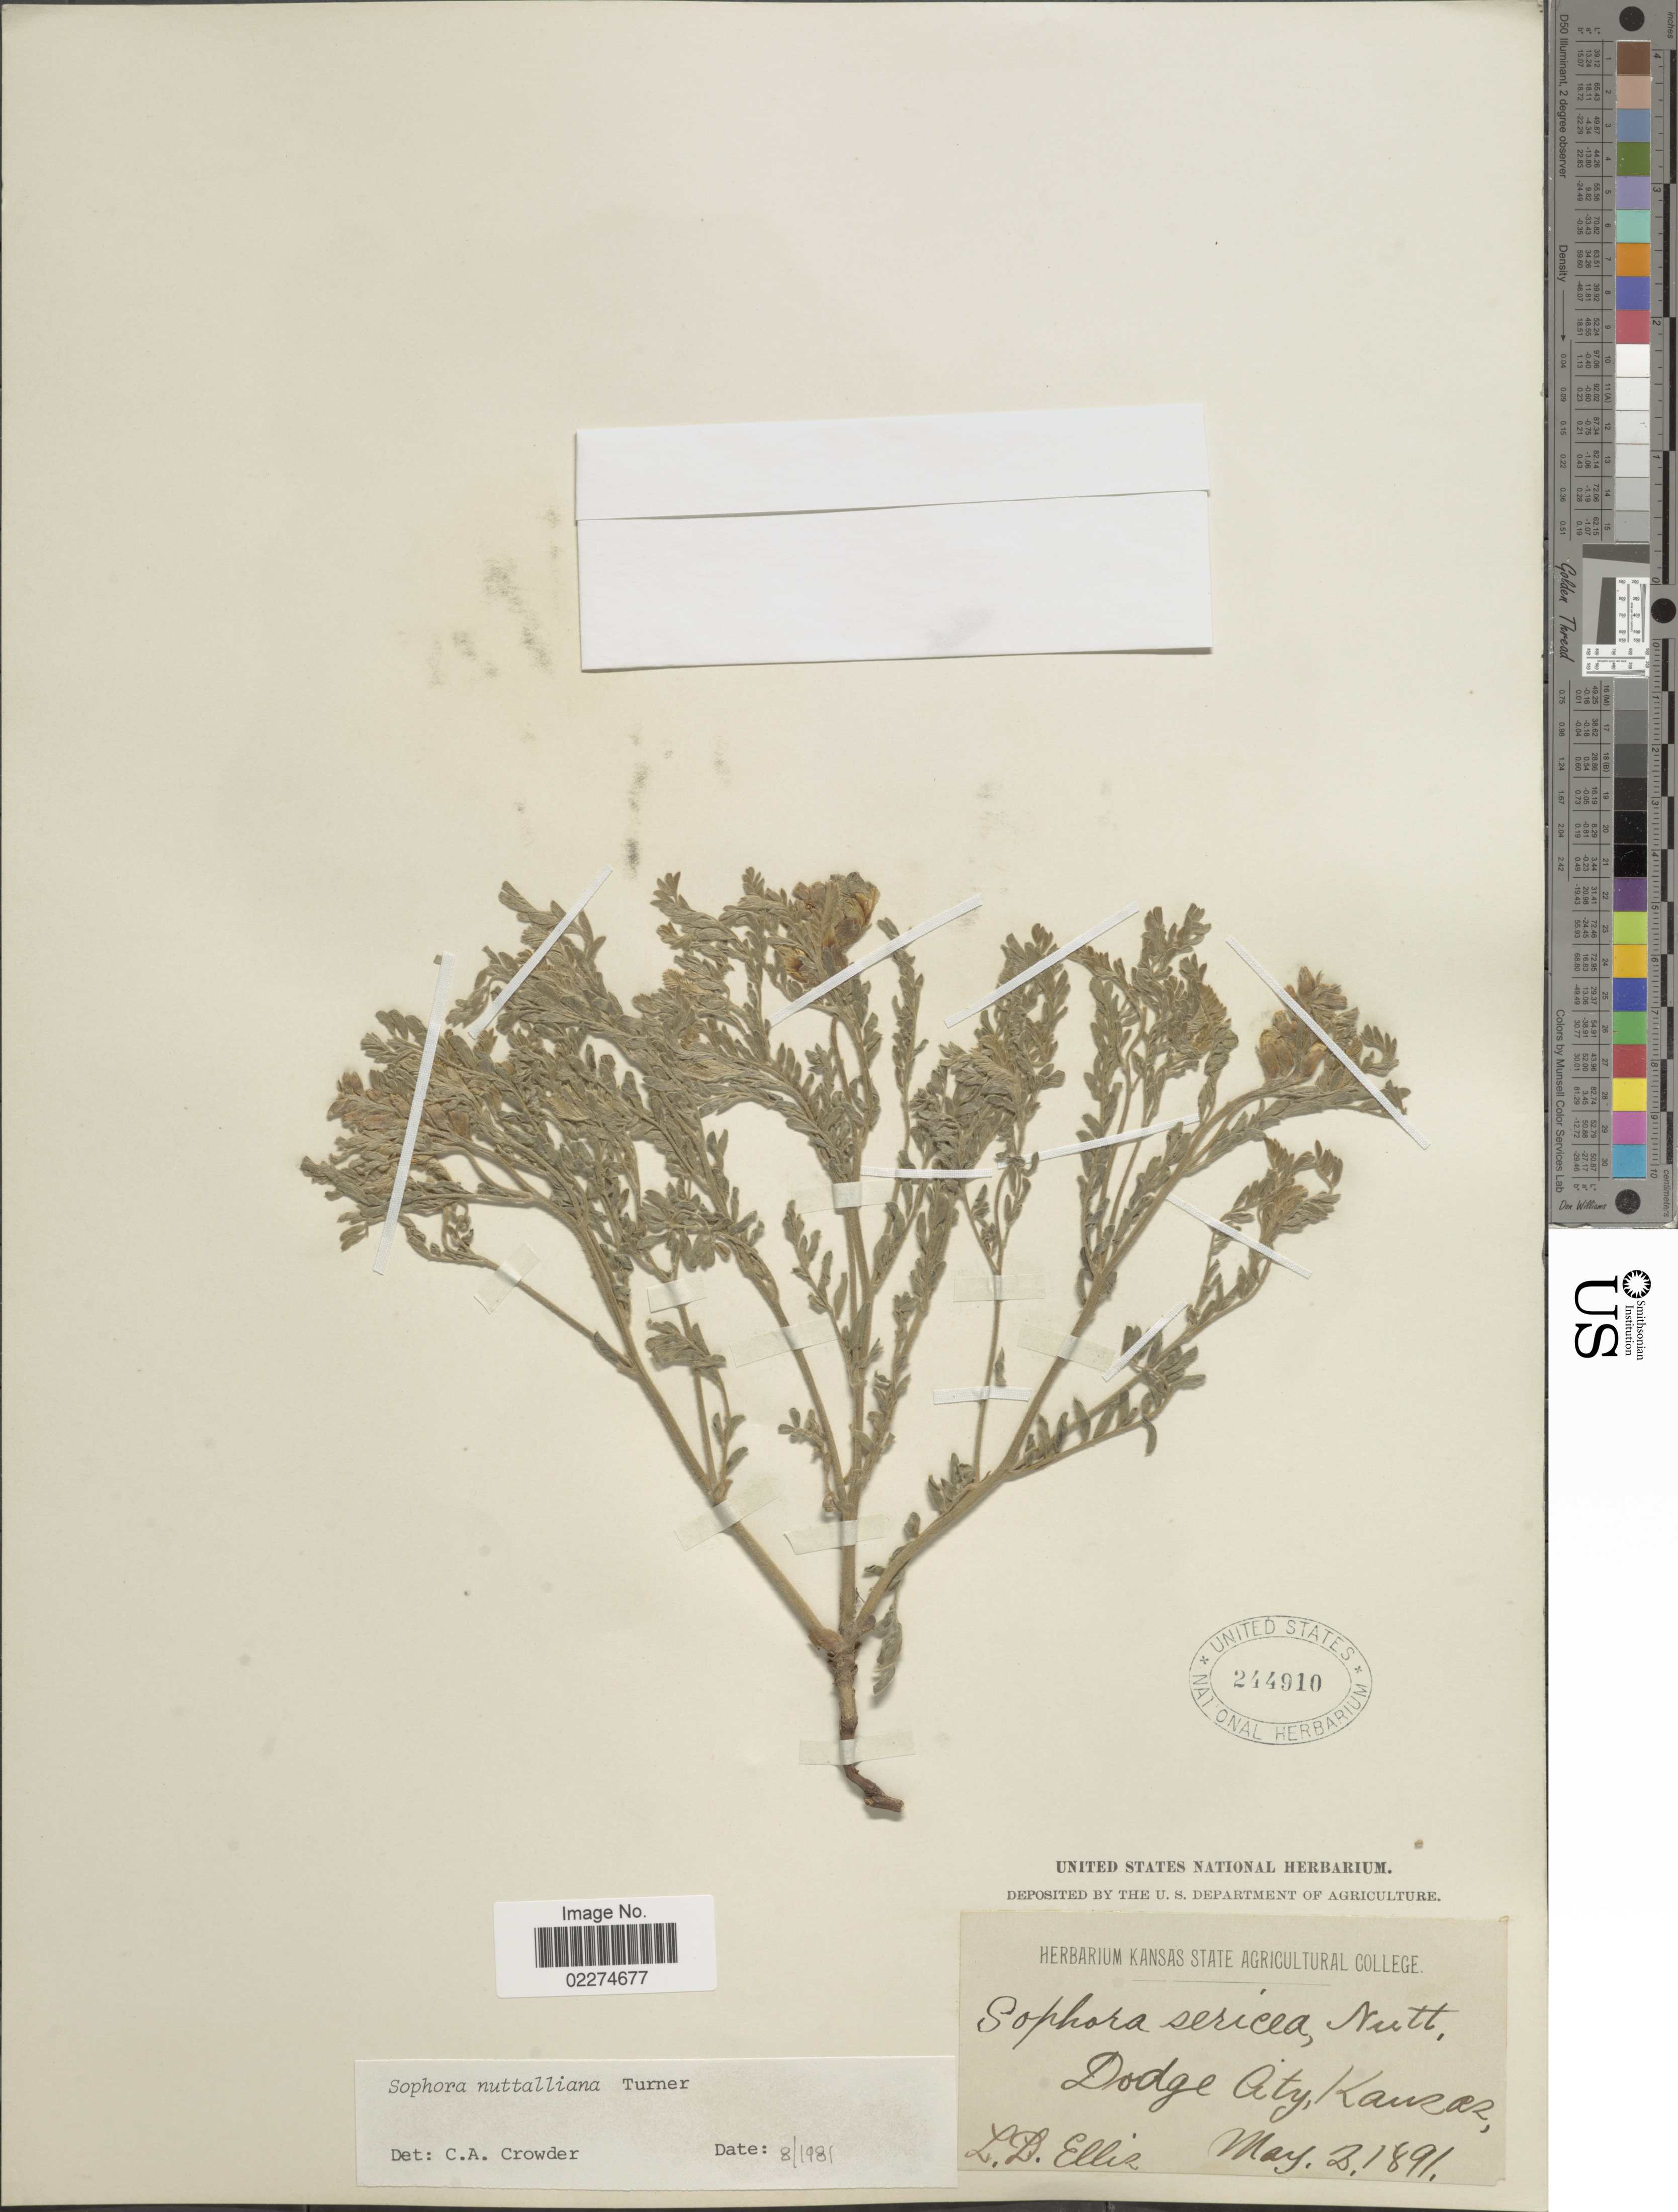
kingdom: Plantae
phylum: Tracheophyta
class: Magnoliopsida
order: Fabales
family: Fabaceae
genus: Sophora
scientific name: Sophora nuttalliana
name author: B.L. Turner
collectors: L. Ellis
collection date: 1891-05-02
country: United States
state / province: Kansas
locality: Lodge City, Kansas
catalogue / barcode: US 244910